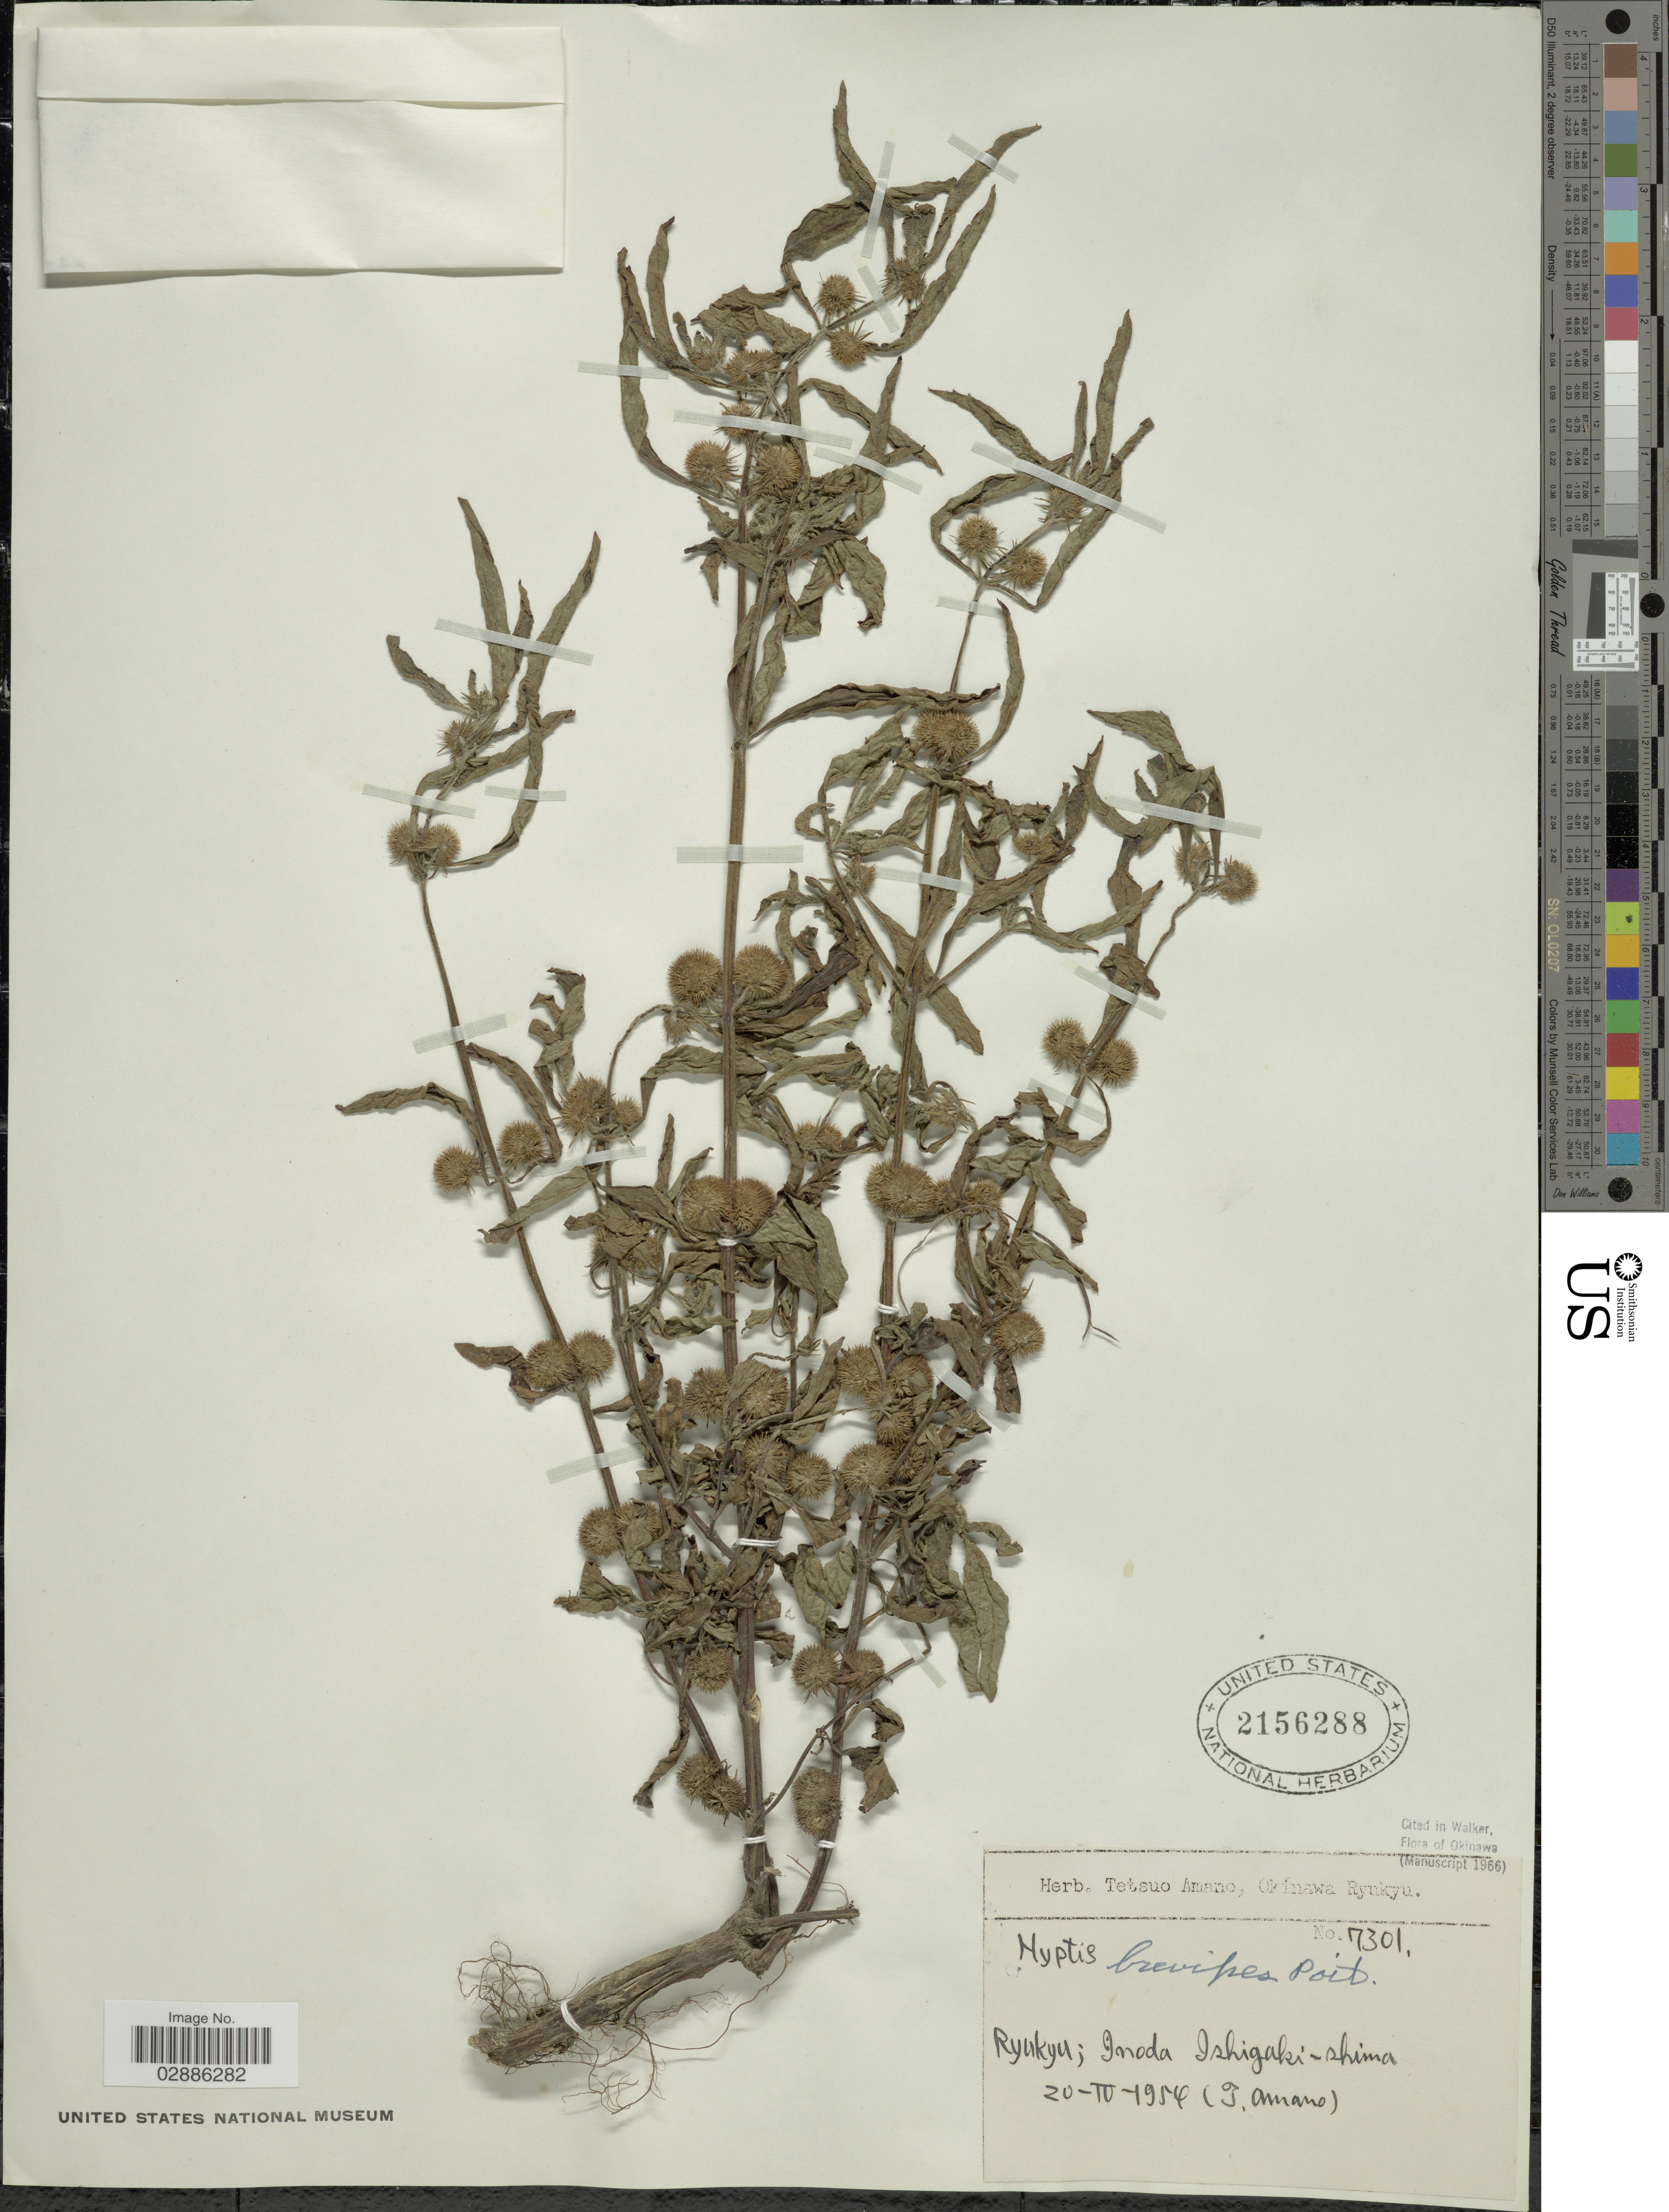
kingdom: Plantae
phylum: Tracheophyta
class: Magnoliopsida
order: Lamiales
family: Lamiaceae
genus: Hyptis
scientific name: Hyptis brevipes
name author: Poit.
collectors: T. Amano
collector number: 7301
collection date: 1954-04-20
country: Japan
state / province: Okinawa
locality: Ryukyu: Inoda, Ishigaki-shima.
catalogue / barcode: US 2156288